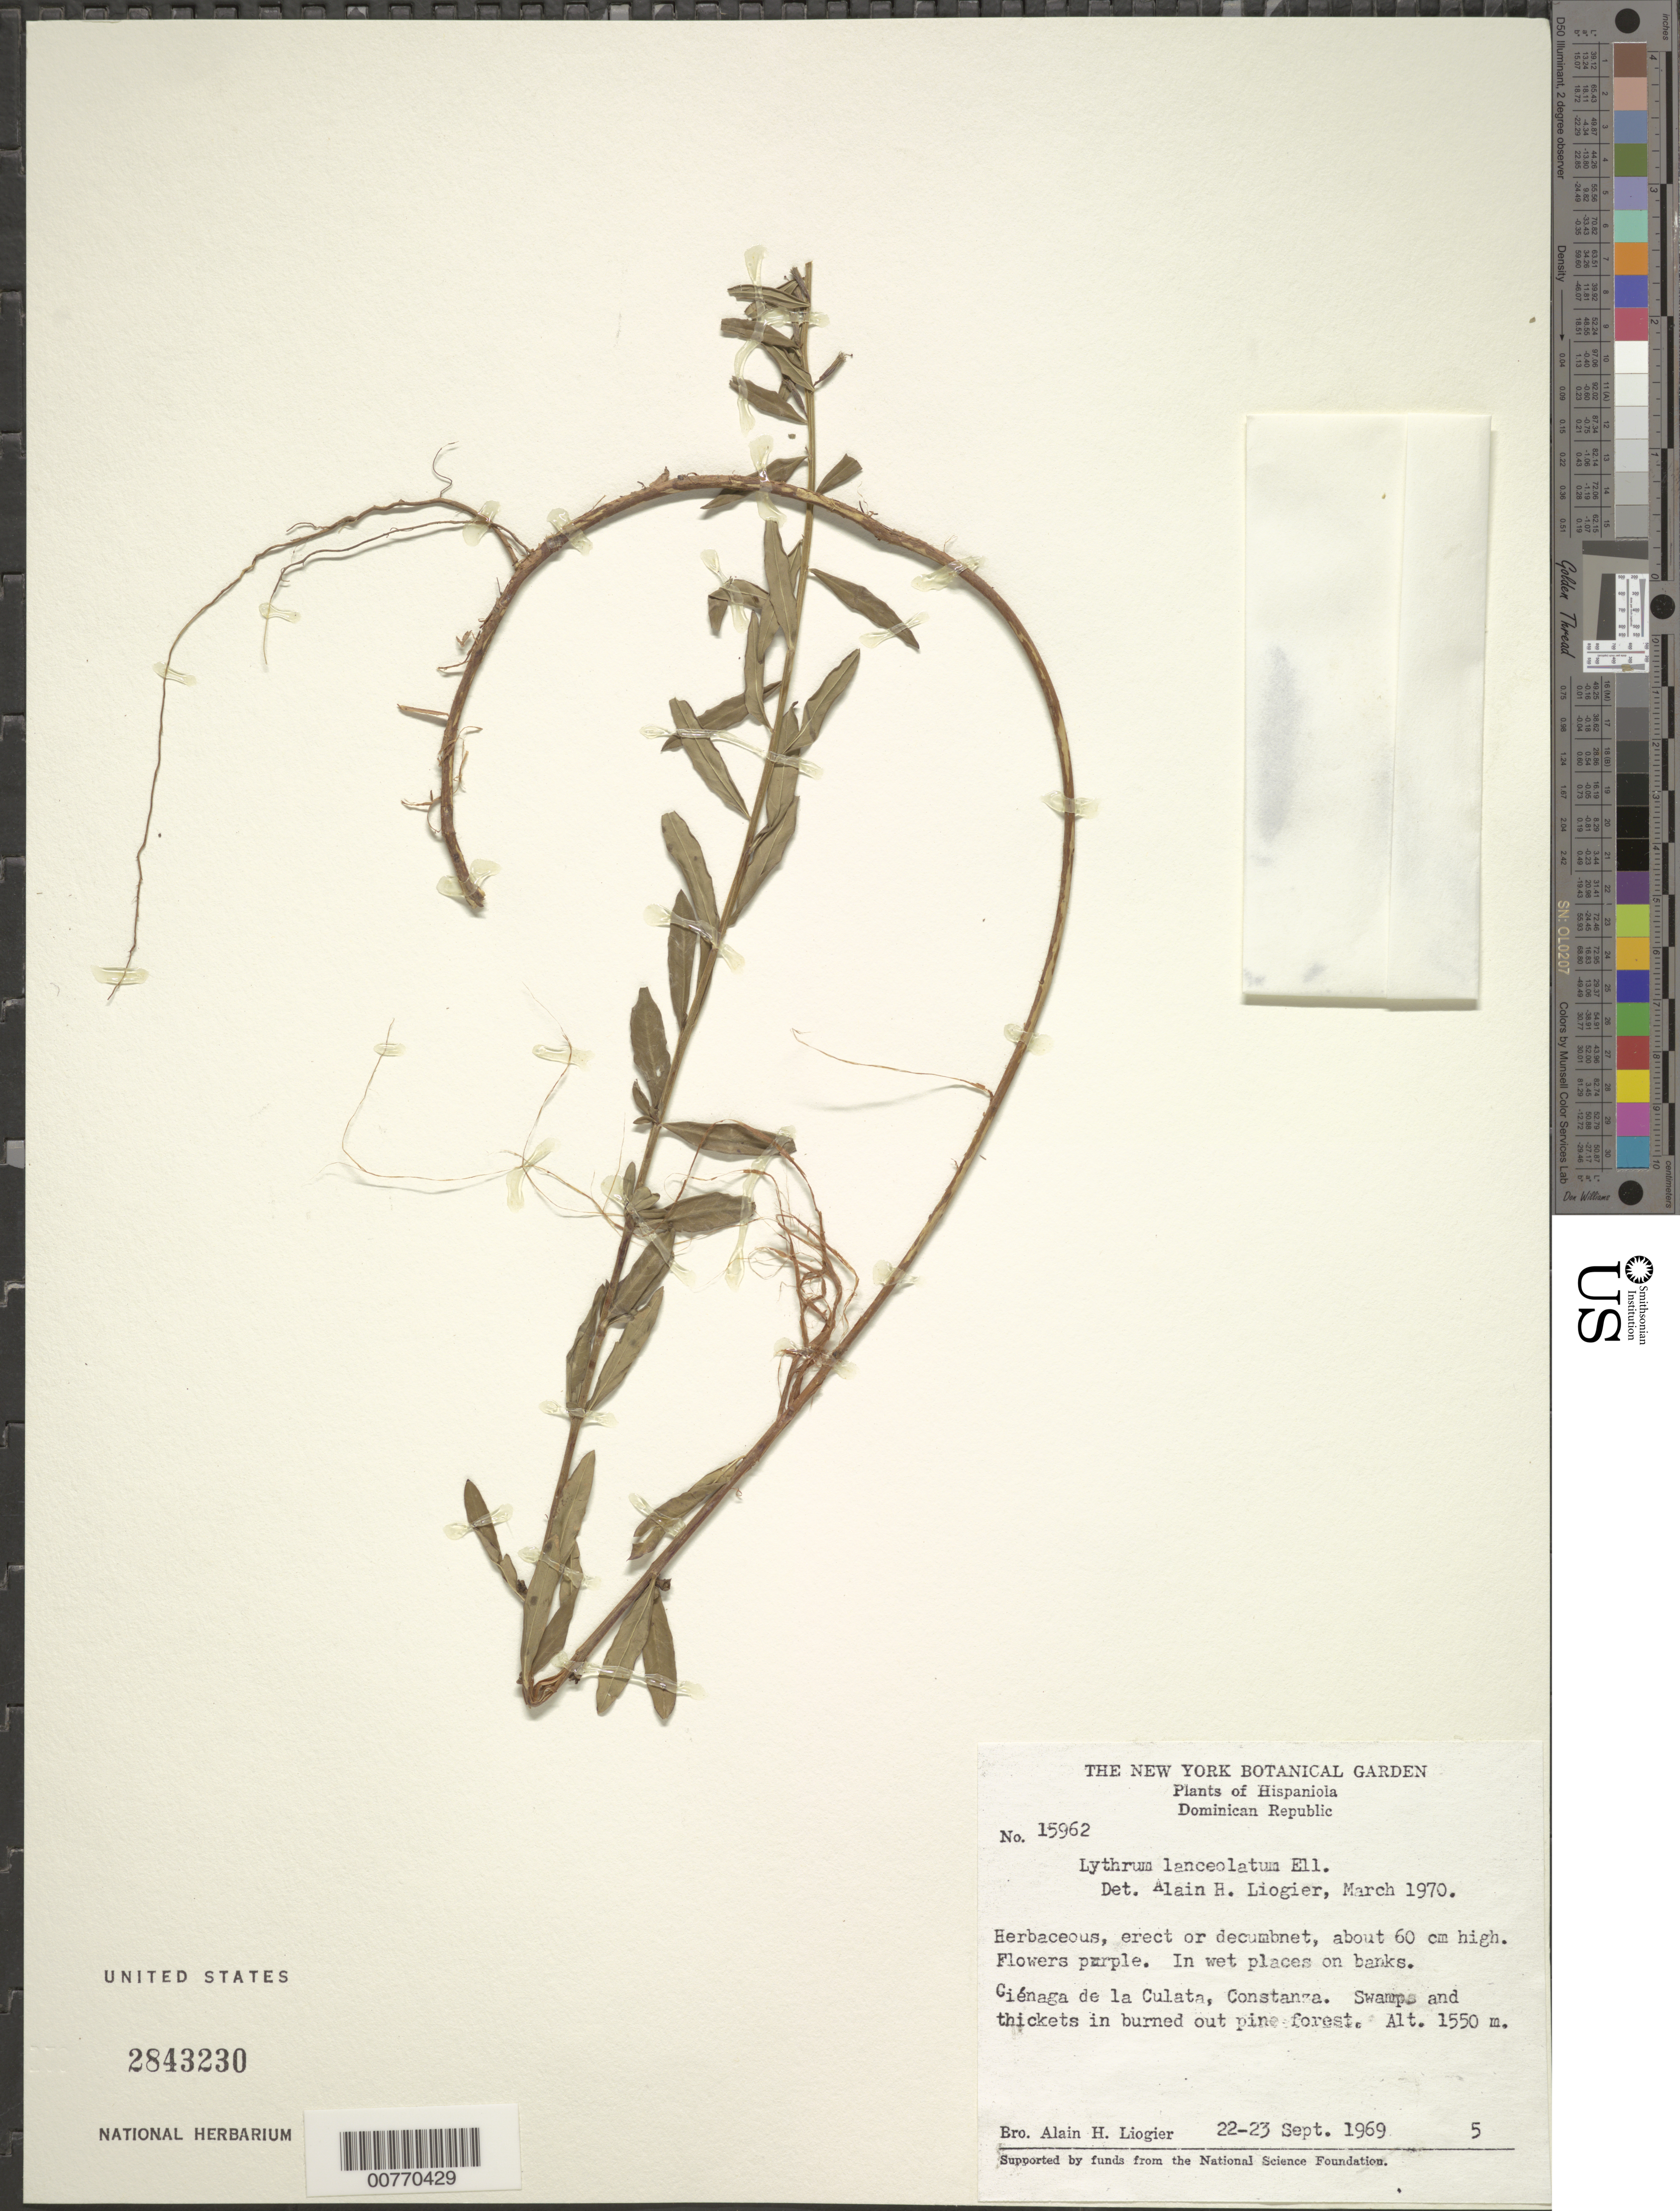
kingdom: Plantae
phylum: Tracheophyta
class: Magnoliopsida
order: Myrtales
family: Lythraceae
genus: Lythrum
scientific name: Lythrum lanceolatum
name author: Elliott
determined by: Liogier, Alain H.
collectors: A. H. Liogier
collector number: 15962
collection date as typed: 22 Sep 1969 to 23 Sep 1969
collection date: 1969-09-22/1969-09-23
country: Dominican Republic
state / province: La Vega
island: Hispaniola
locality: Ciénaga de la Culata, Constanza.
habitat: Swamps and thickets in burned out pine forest; wet places on banks.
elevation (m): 1550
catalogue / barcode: US 2843230